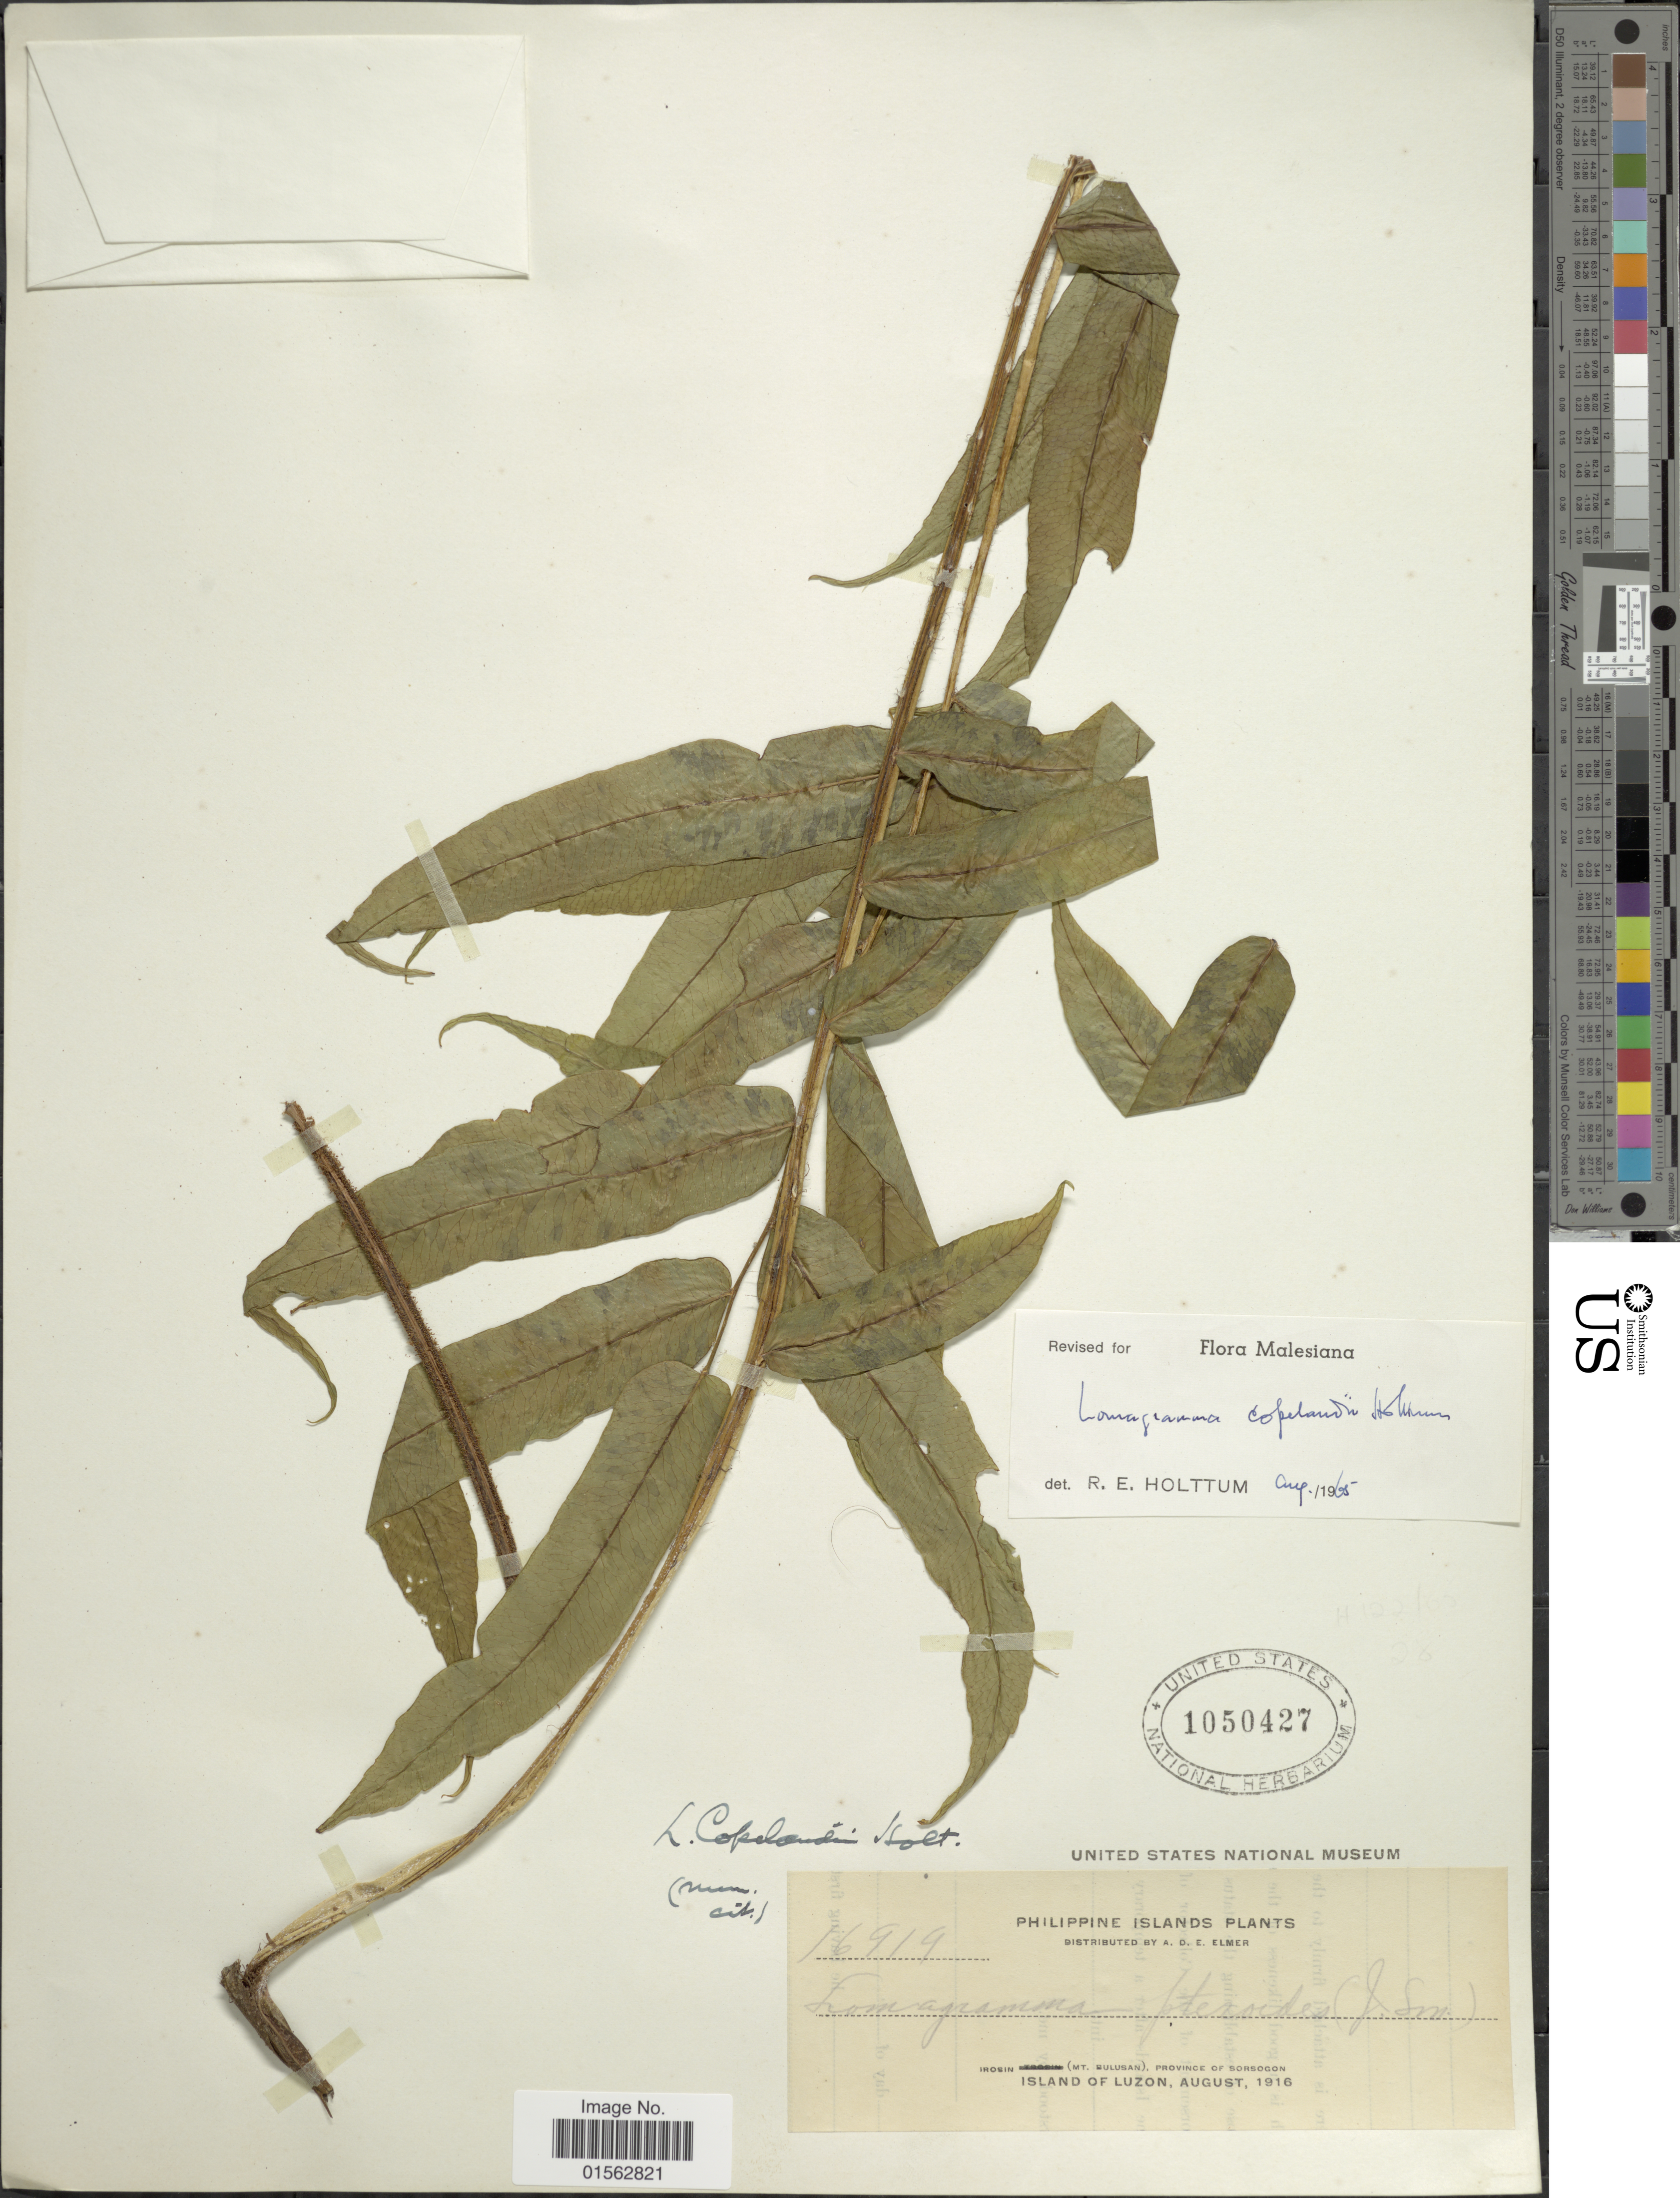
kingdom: Plantae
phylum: Tracheophyta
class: Polypodiopsida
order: Polypodiales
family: Dryopteridaceae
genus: Lomagramma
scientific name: Lomagramma copelandii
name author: Holttum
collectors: A. D. E. Elmer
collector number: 16914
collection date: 1916-08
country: Philippines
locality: Philippine Islands, Irosin (Mt. Bulusan), Province of Sorsogon, Island of Luzon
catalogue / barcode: US 1050427